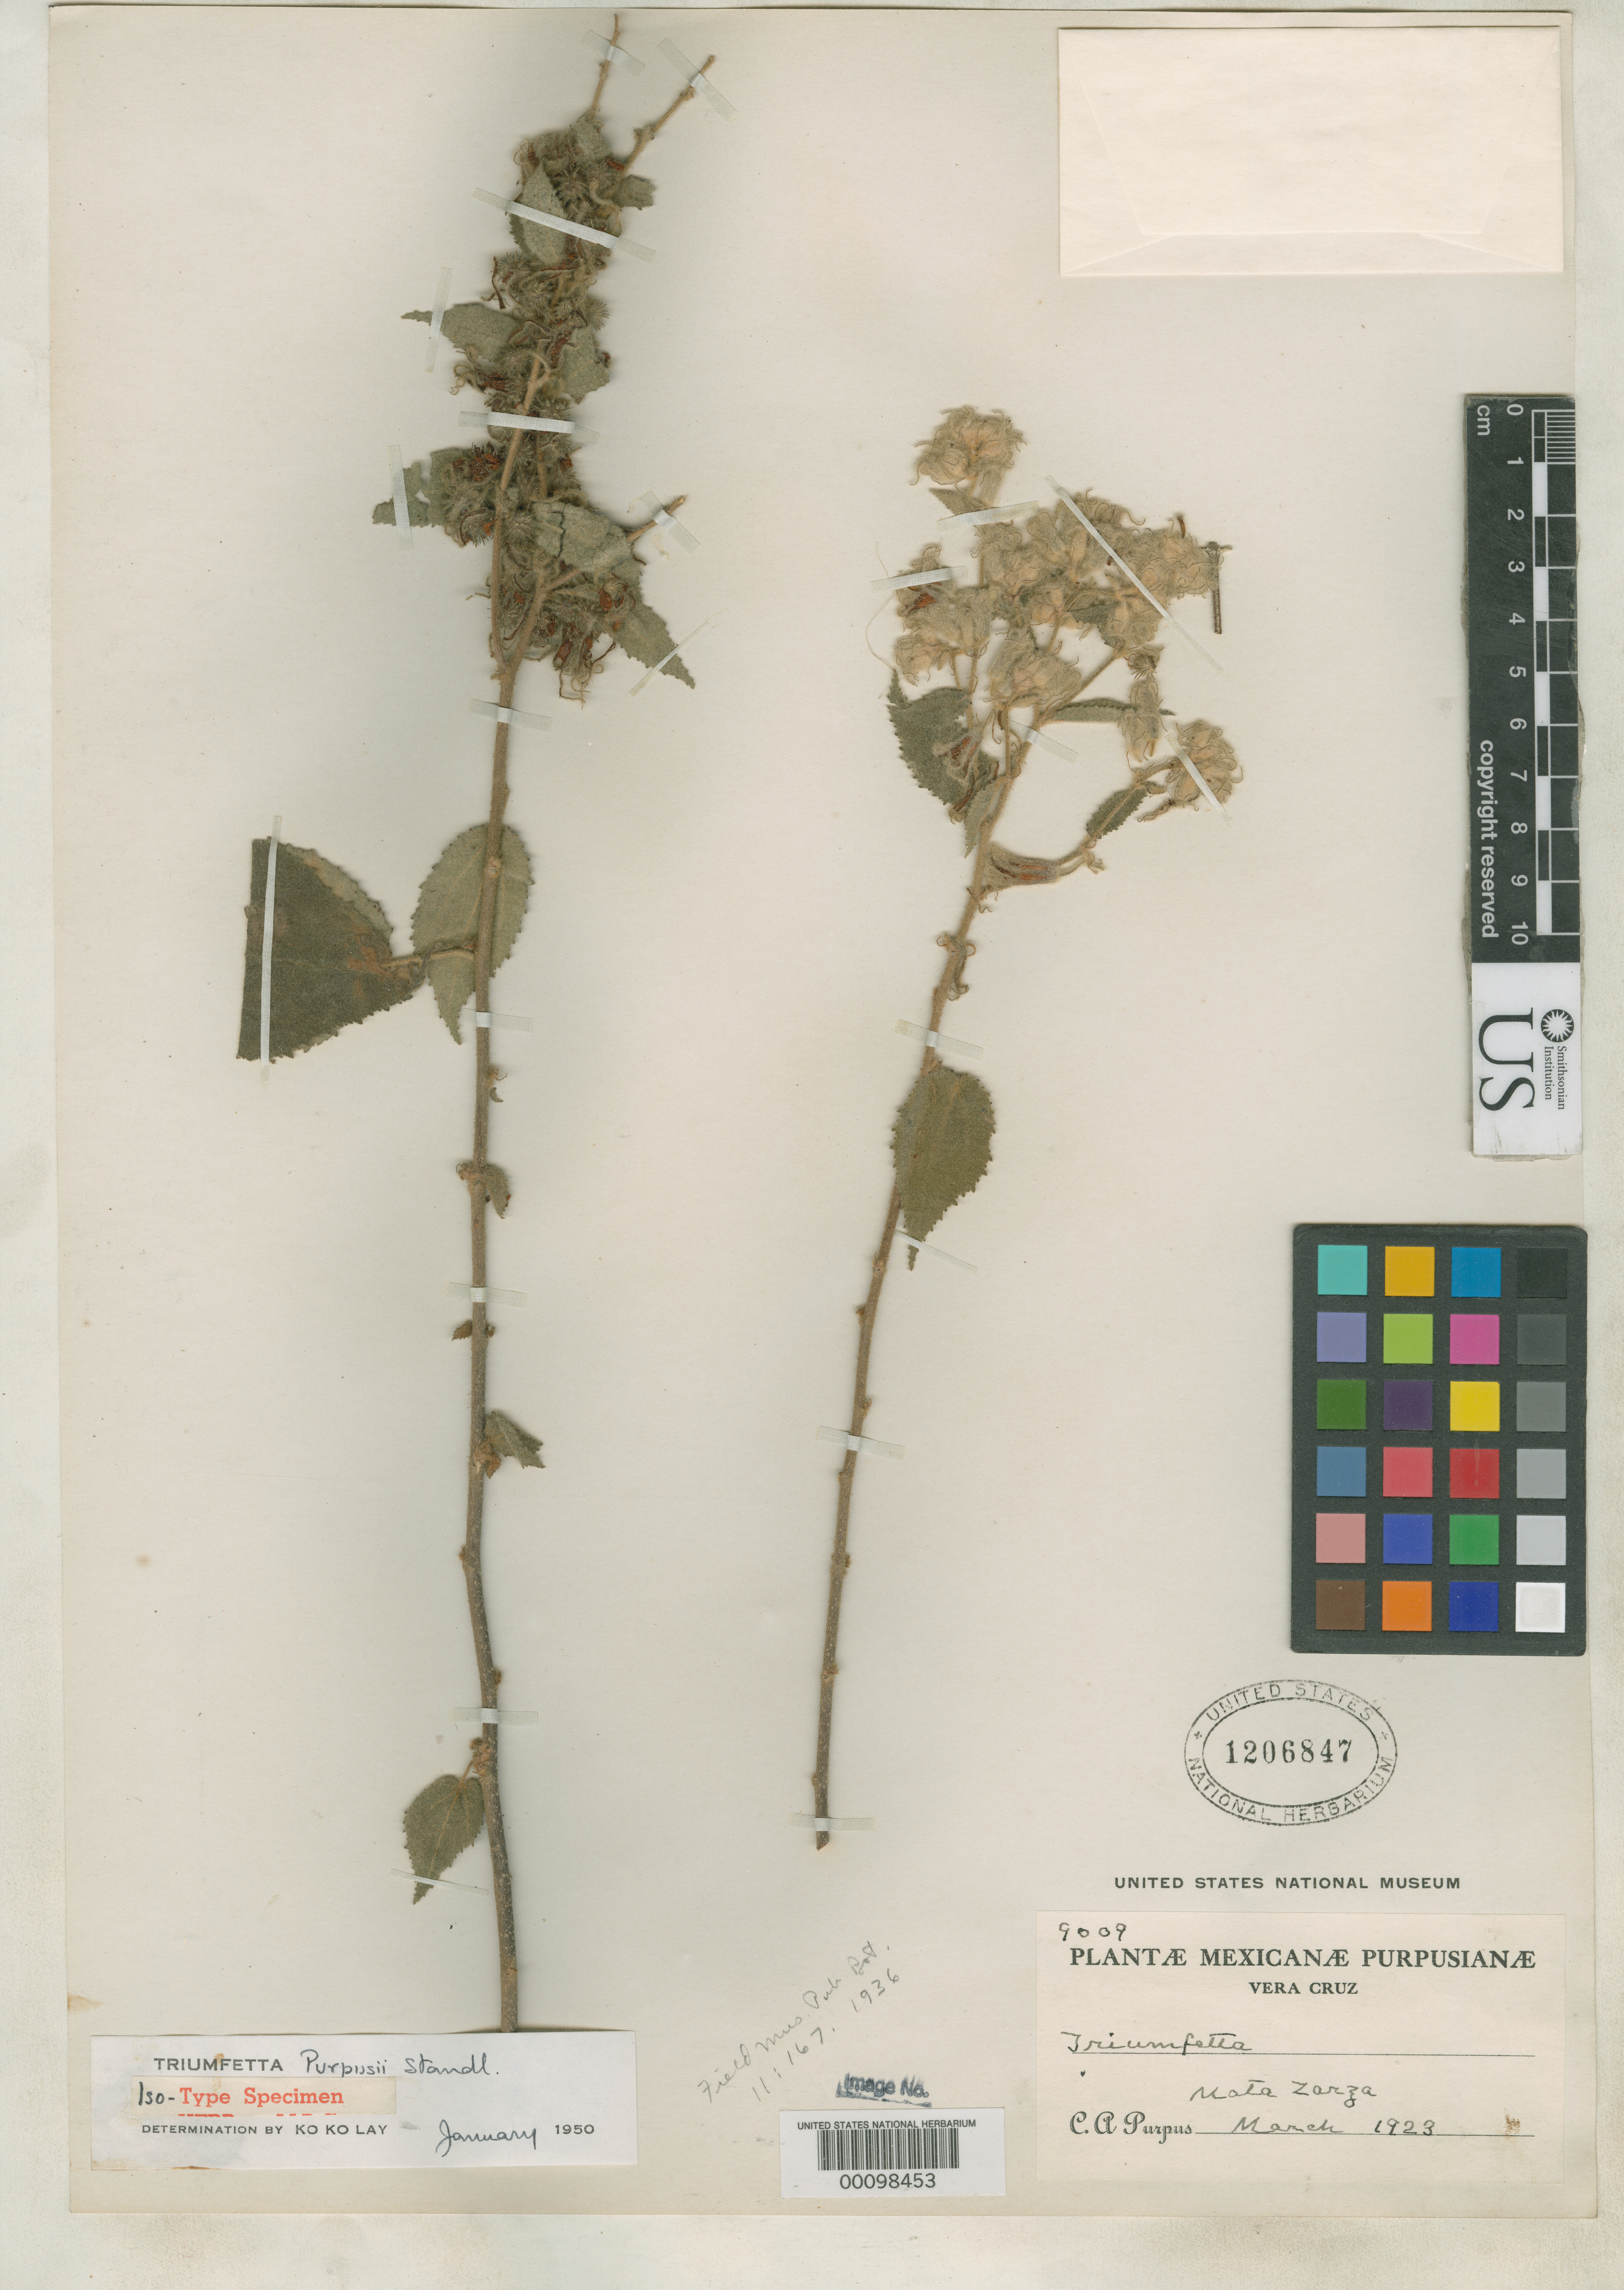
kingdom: Plantae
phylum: Tracheophyta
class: Magnoliopsida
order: Malvales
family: Malvaceae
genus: Triumfetta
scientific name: Triumfetta purpusii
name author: Standl.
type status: Isotype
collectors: C. A. Purpus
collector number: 9009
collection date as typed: Mar 1923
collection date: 1923-03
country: Mexico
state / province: Veracruz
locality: Matazaeza.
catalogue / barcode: US 1206847